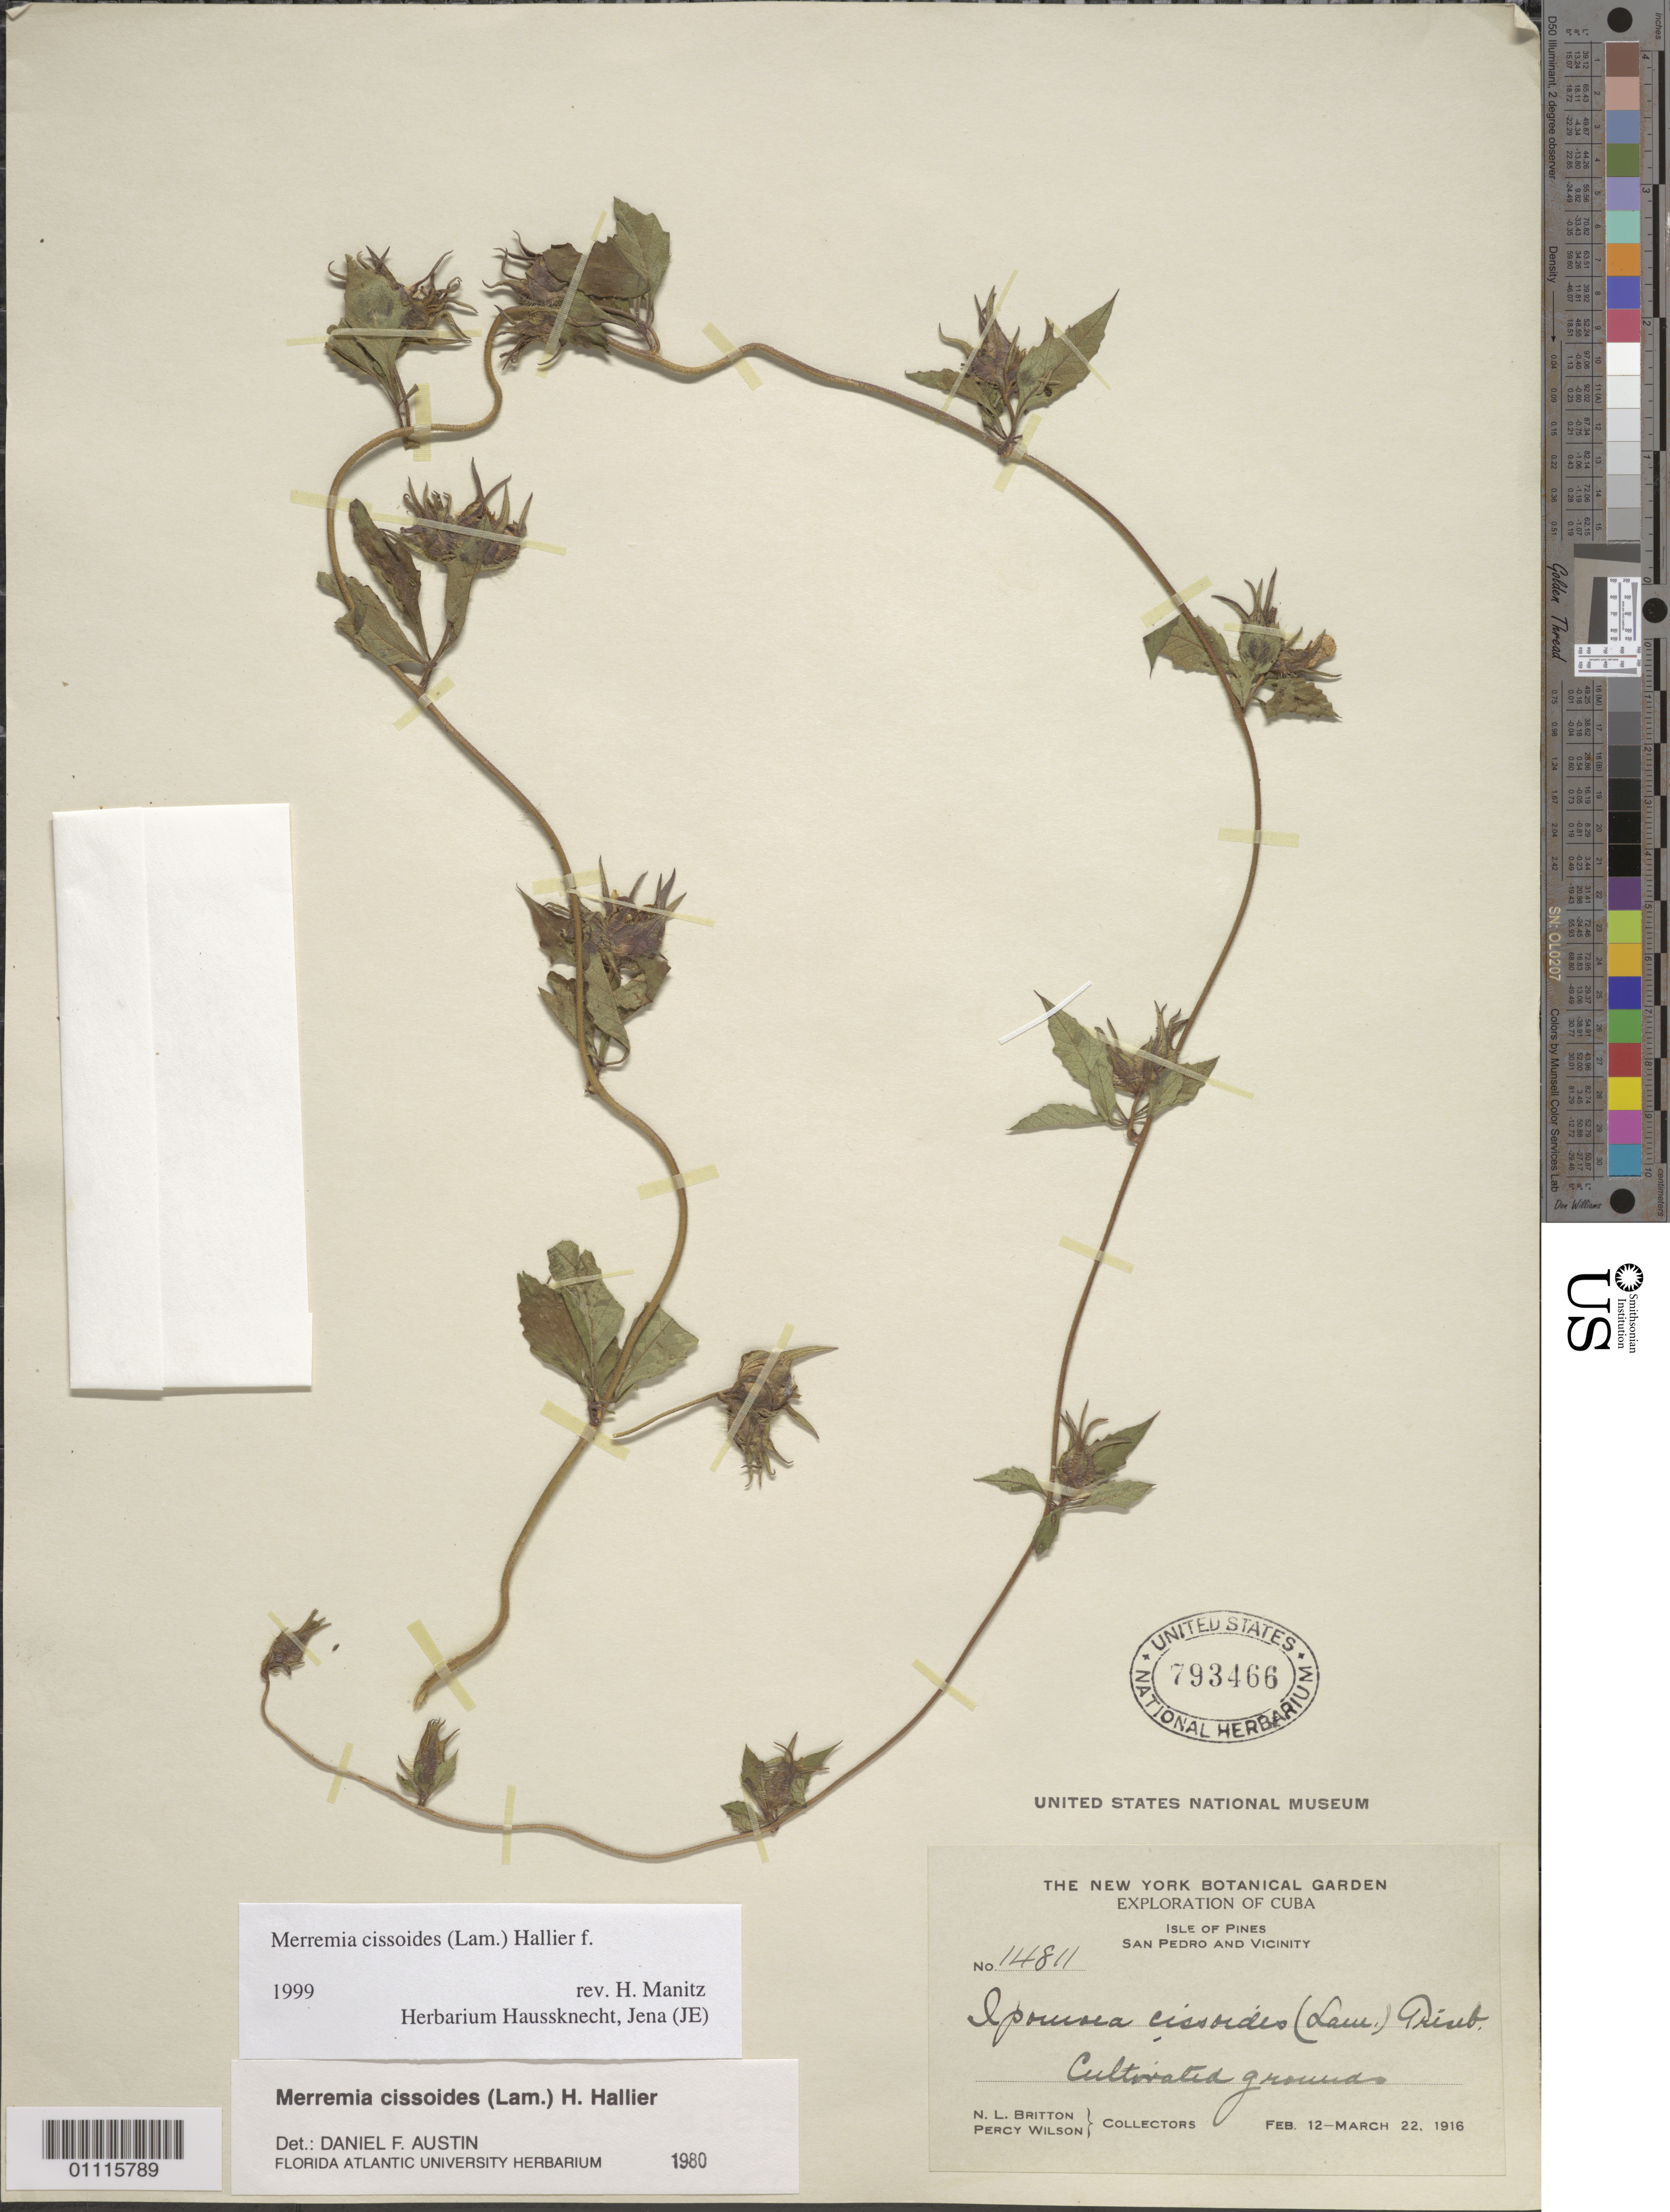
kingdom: Plantae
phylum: Tracheophyta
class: Magnoliopsida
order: Solanales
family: Convolvulaceae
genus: Distimake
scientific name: Distimake cissoides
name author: (Lam.) A. R. Simões & Staples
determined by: Strong, Mark T., (BOT), Smithsonian Institution - National Museum of Natural History (UNITED STATES)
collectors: N. Britton, E. G. Britton & P. Wilson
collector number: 14811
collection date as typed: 12 Feb 1916 to 22 Mar 1916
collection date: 1916-02-12/1916-03-22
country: Cuba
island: Isla de la Juventud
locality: San Pedro and vicinity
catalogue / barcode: US 793466